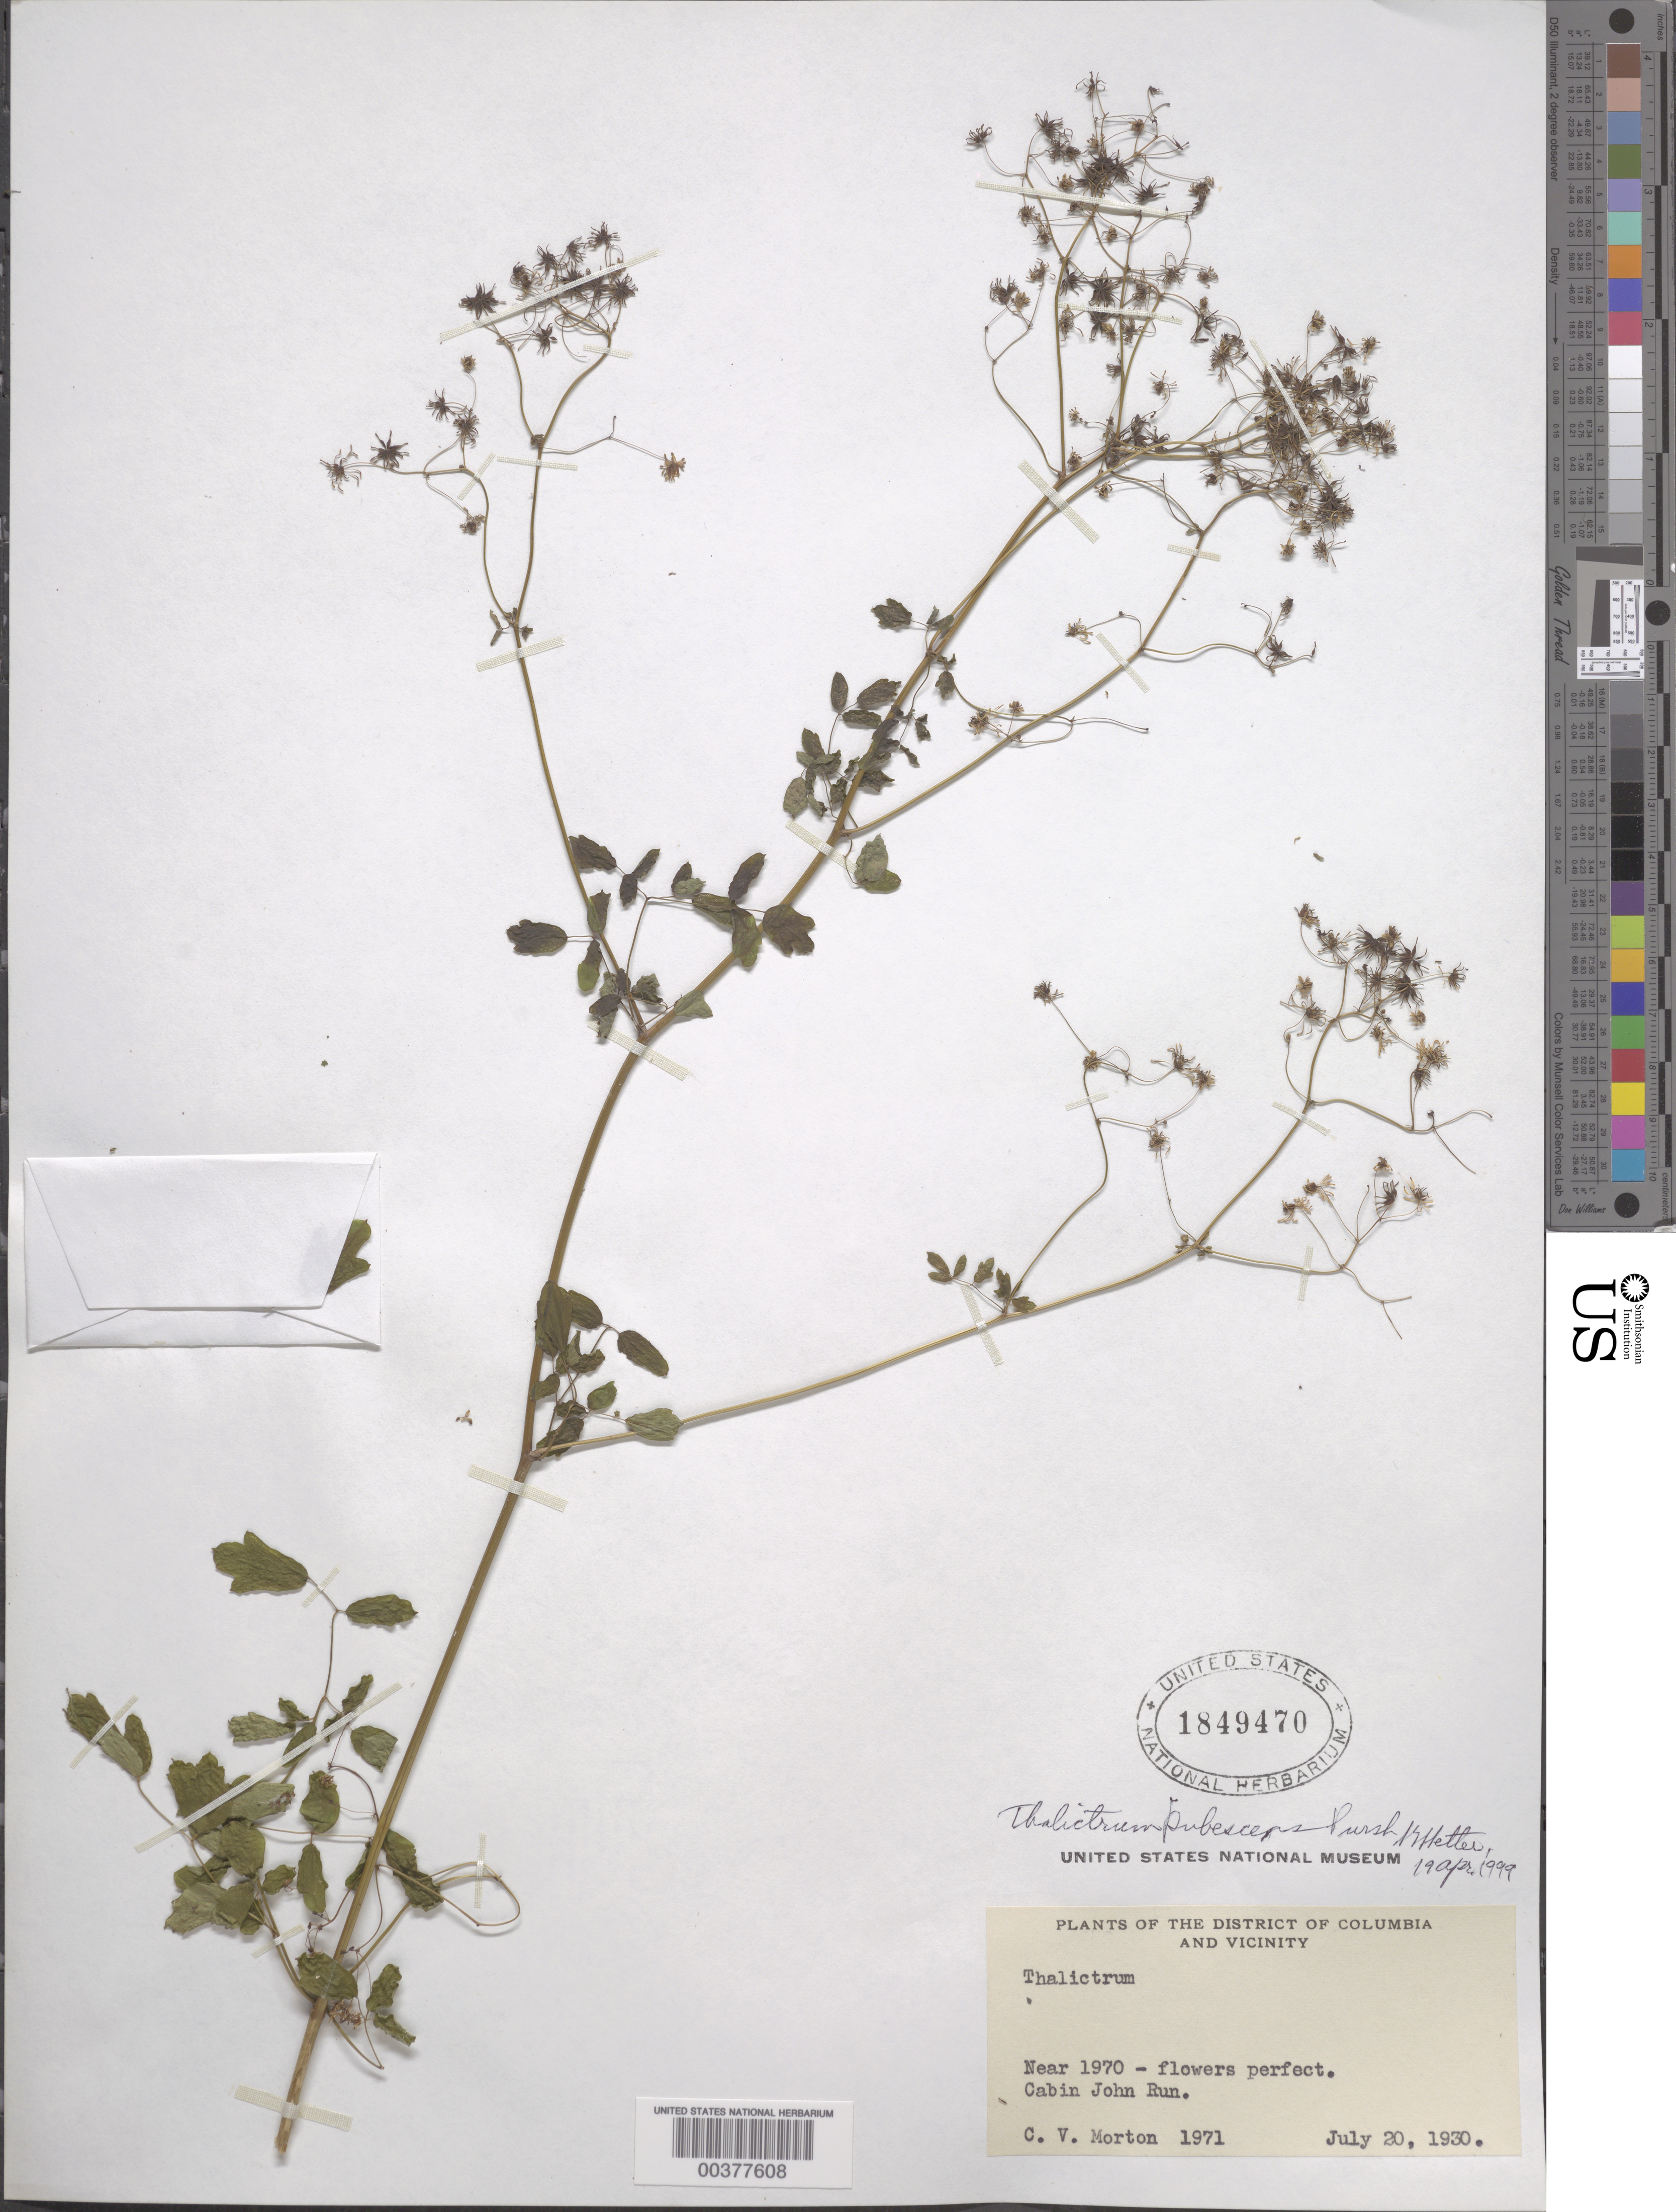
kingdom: Plantae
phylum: Tracheophyta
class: Magnoliopsida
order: Ranunculales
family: Ranunculaceae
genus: Thalictrum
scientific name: Thalictrum pubescens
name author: Pursh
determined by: Shetler, Stanwyn G., (US), NMNH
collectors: C. V. Morton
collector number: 1971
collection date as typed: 20 Jul 1930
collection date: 1930-07-20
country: United States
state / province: Maryland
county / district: Montgomery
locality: Cabin John Run C. & O. Canal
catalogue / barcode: US 1849470